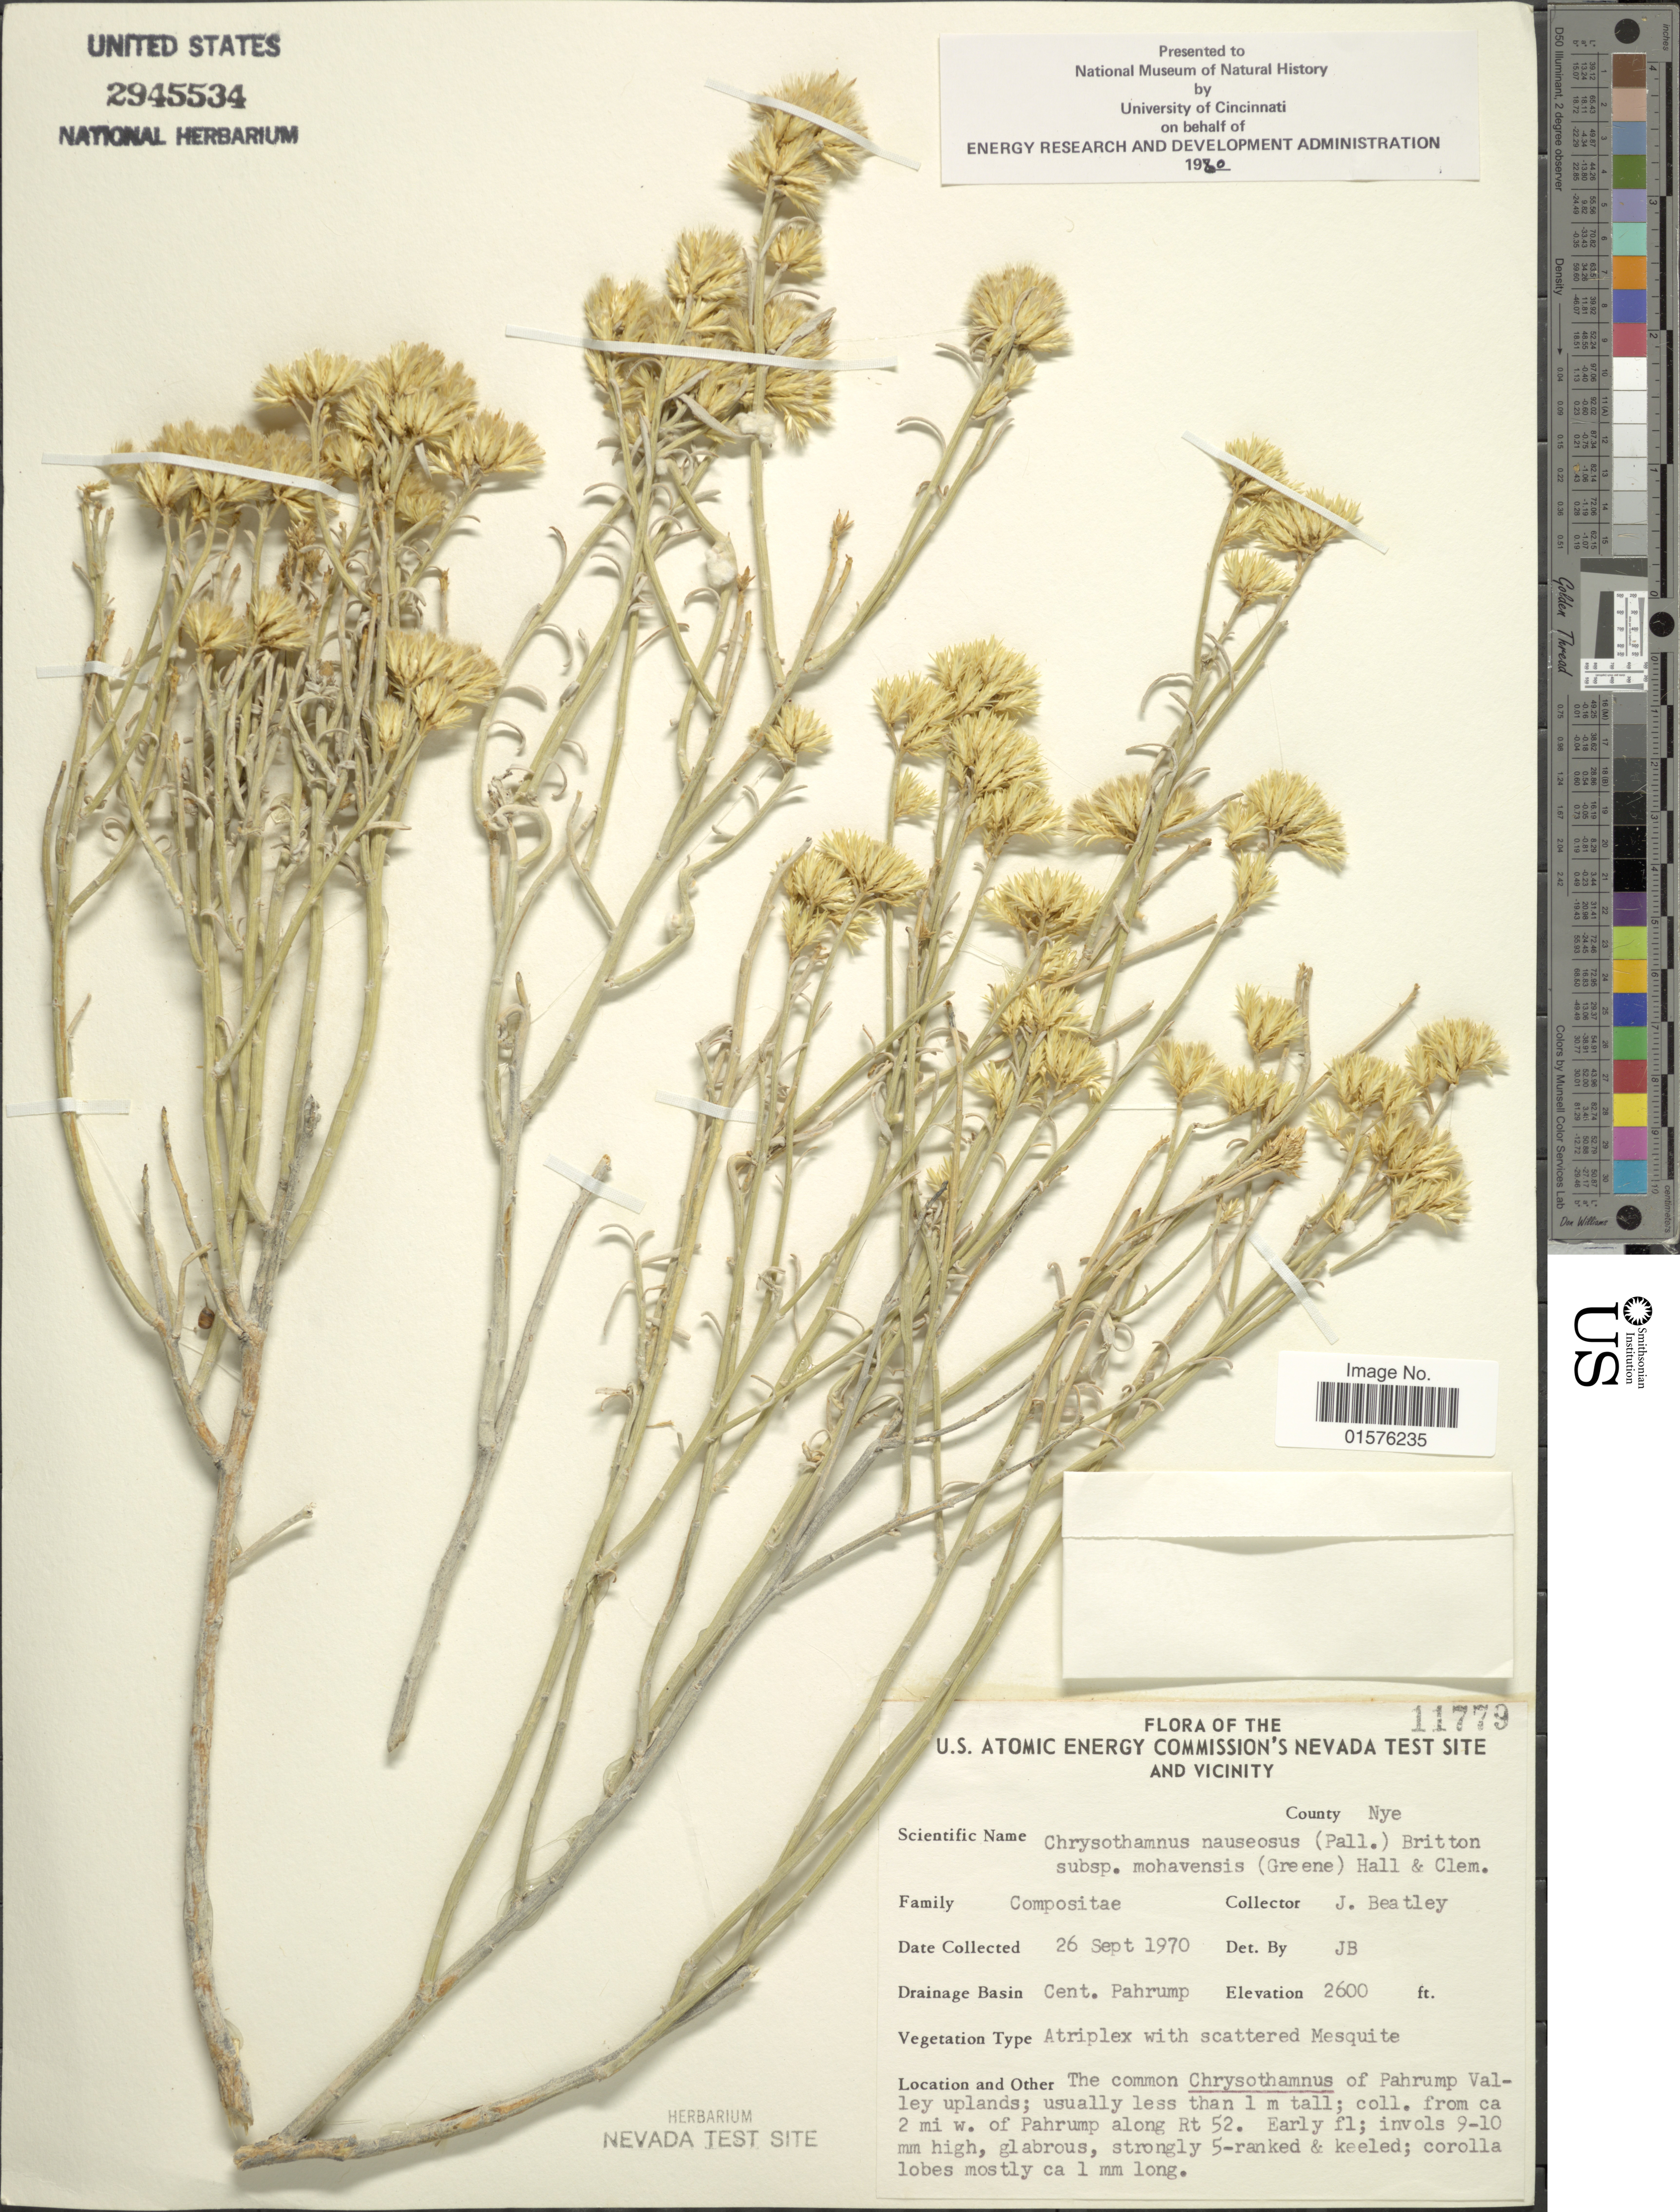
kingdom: Plantae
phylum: Tracheophyta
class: Magnoliopsida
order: Asterales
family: Asteraceae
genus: Ericameria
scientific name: Ericameria nauseosa var. mohavensis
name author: (S.W. Greene) G.L. Nesom & G.I. Baird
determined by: Urbatsch, Lowell E., Curator (LSU), Louisiana State University (UNITED STATES)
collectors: J. C. Beatley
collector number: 11779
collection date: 1970-09-26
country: United States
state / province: Nevada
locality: The U.S. Atomic Energy Commision's Nevada test site and vicinity, County: Nye, Drainage basin: Cent. Pahrump, Pahrump Valley uplands, ca. 2 mi w. of Pahrump along RT 52.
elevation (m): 792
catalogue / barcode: US 2945534